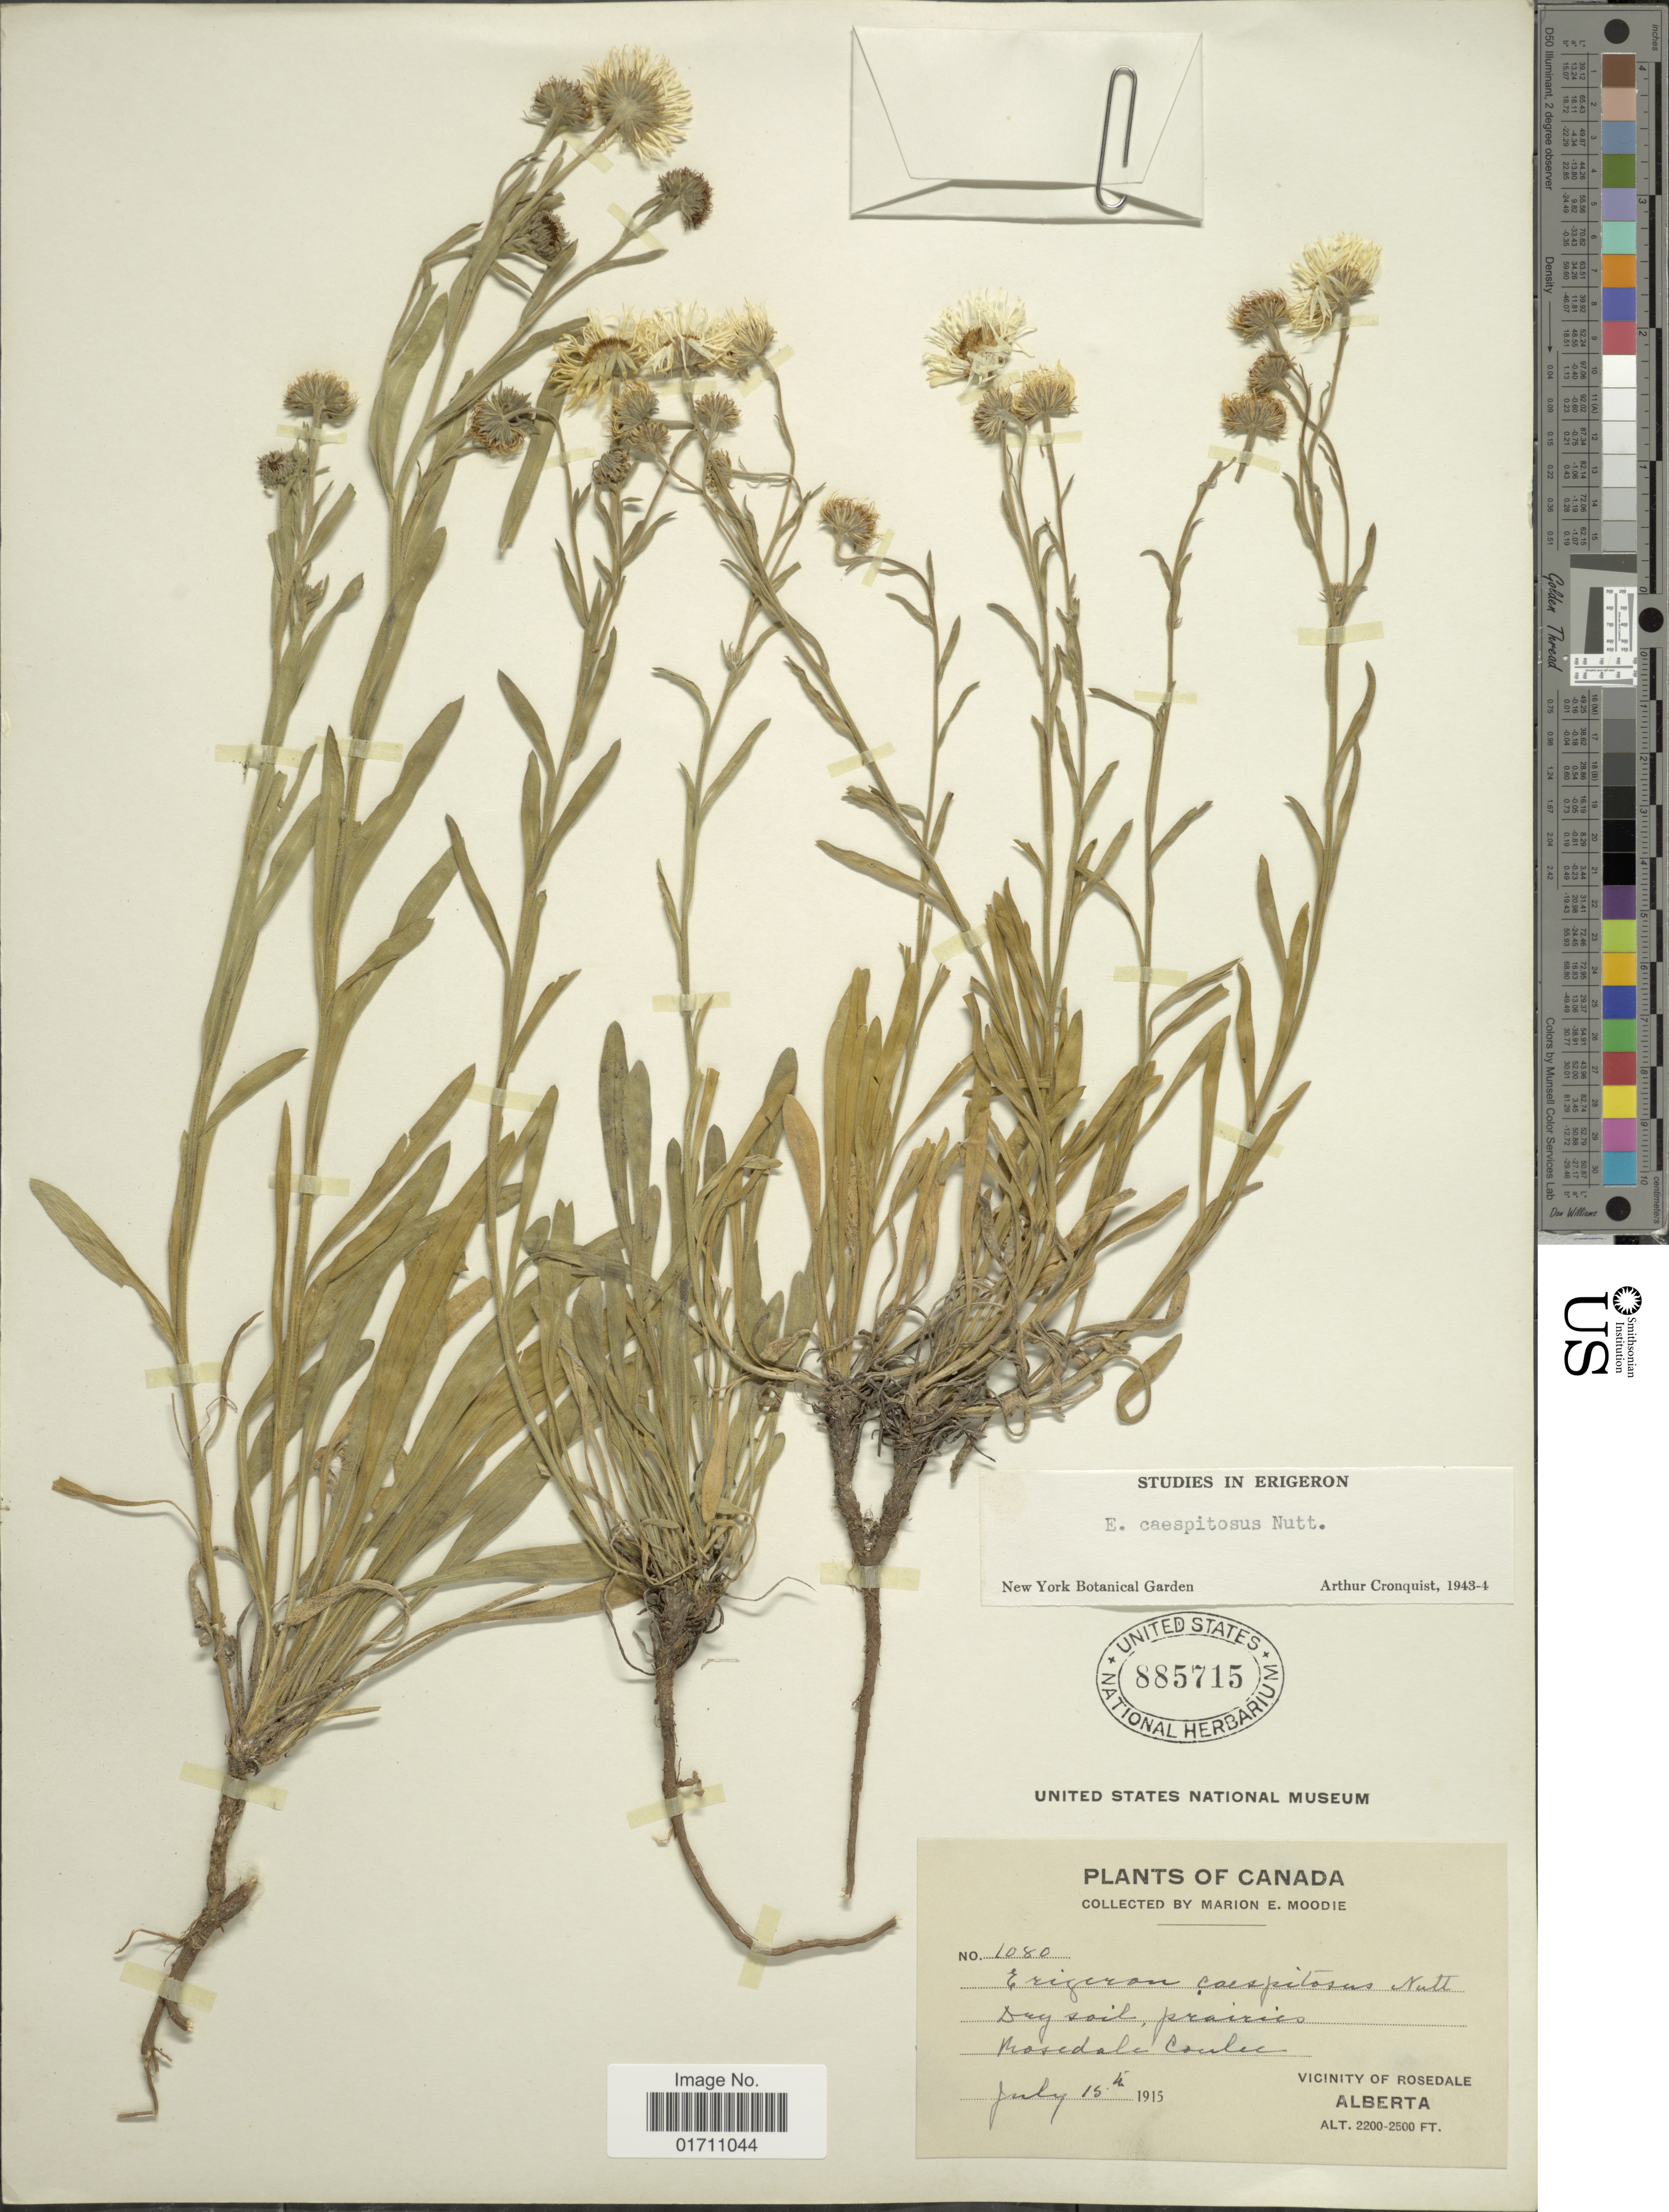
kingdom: Plantae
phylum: Tracheophyta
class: Magnoliopsida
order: Asterales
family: Asteraceae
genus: Erigeron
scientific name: Erigeron caespitosus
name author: Nutt.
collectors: M. E. Moodie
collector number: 1080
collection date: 1915-07-15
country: Canada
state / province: Alberta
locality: Dry soil, prairies Rosedale Coulen, Vicinity of Rosedale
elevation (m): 671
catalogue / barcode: US 885715